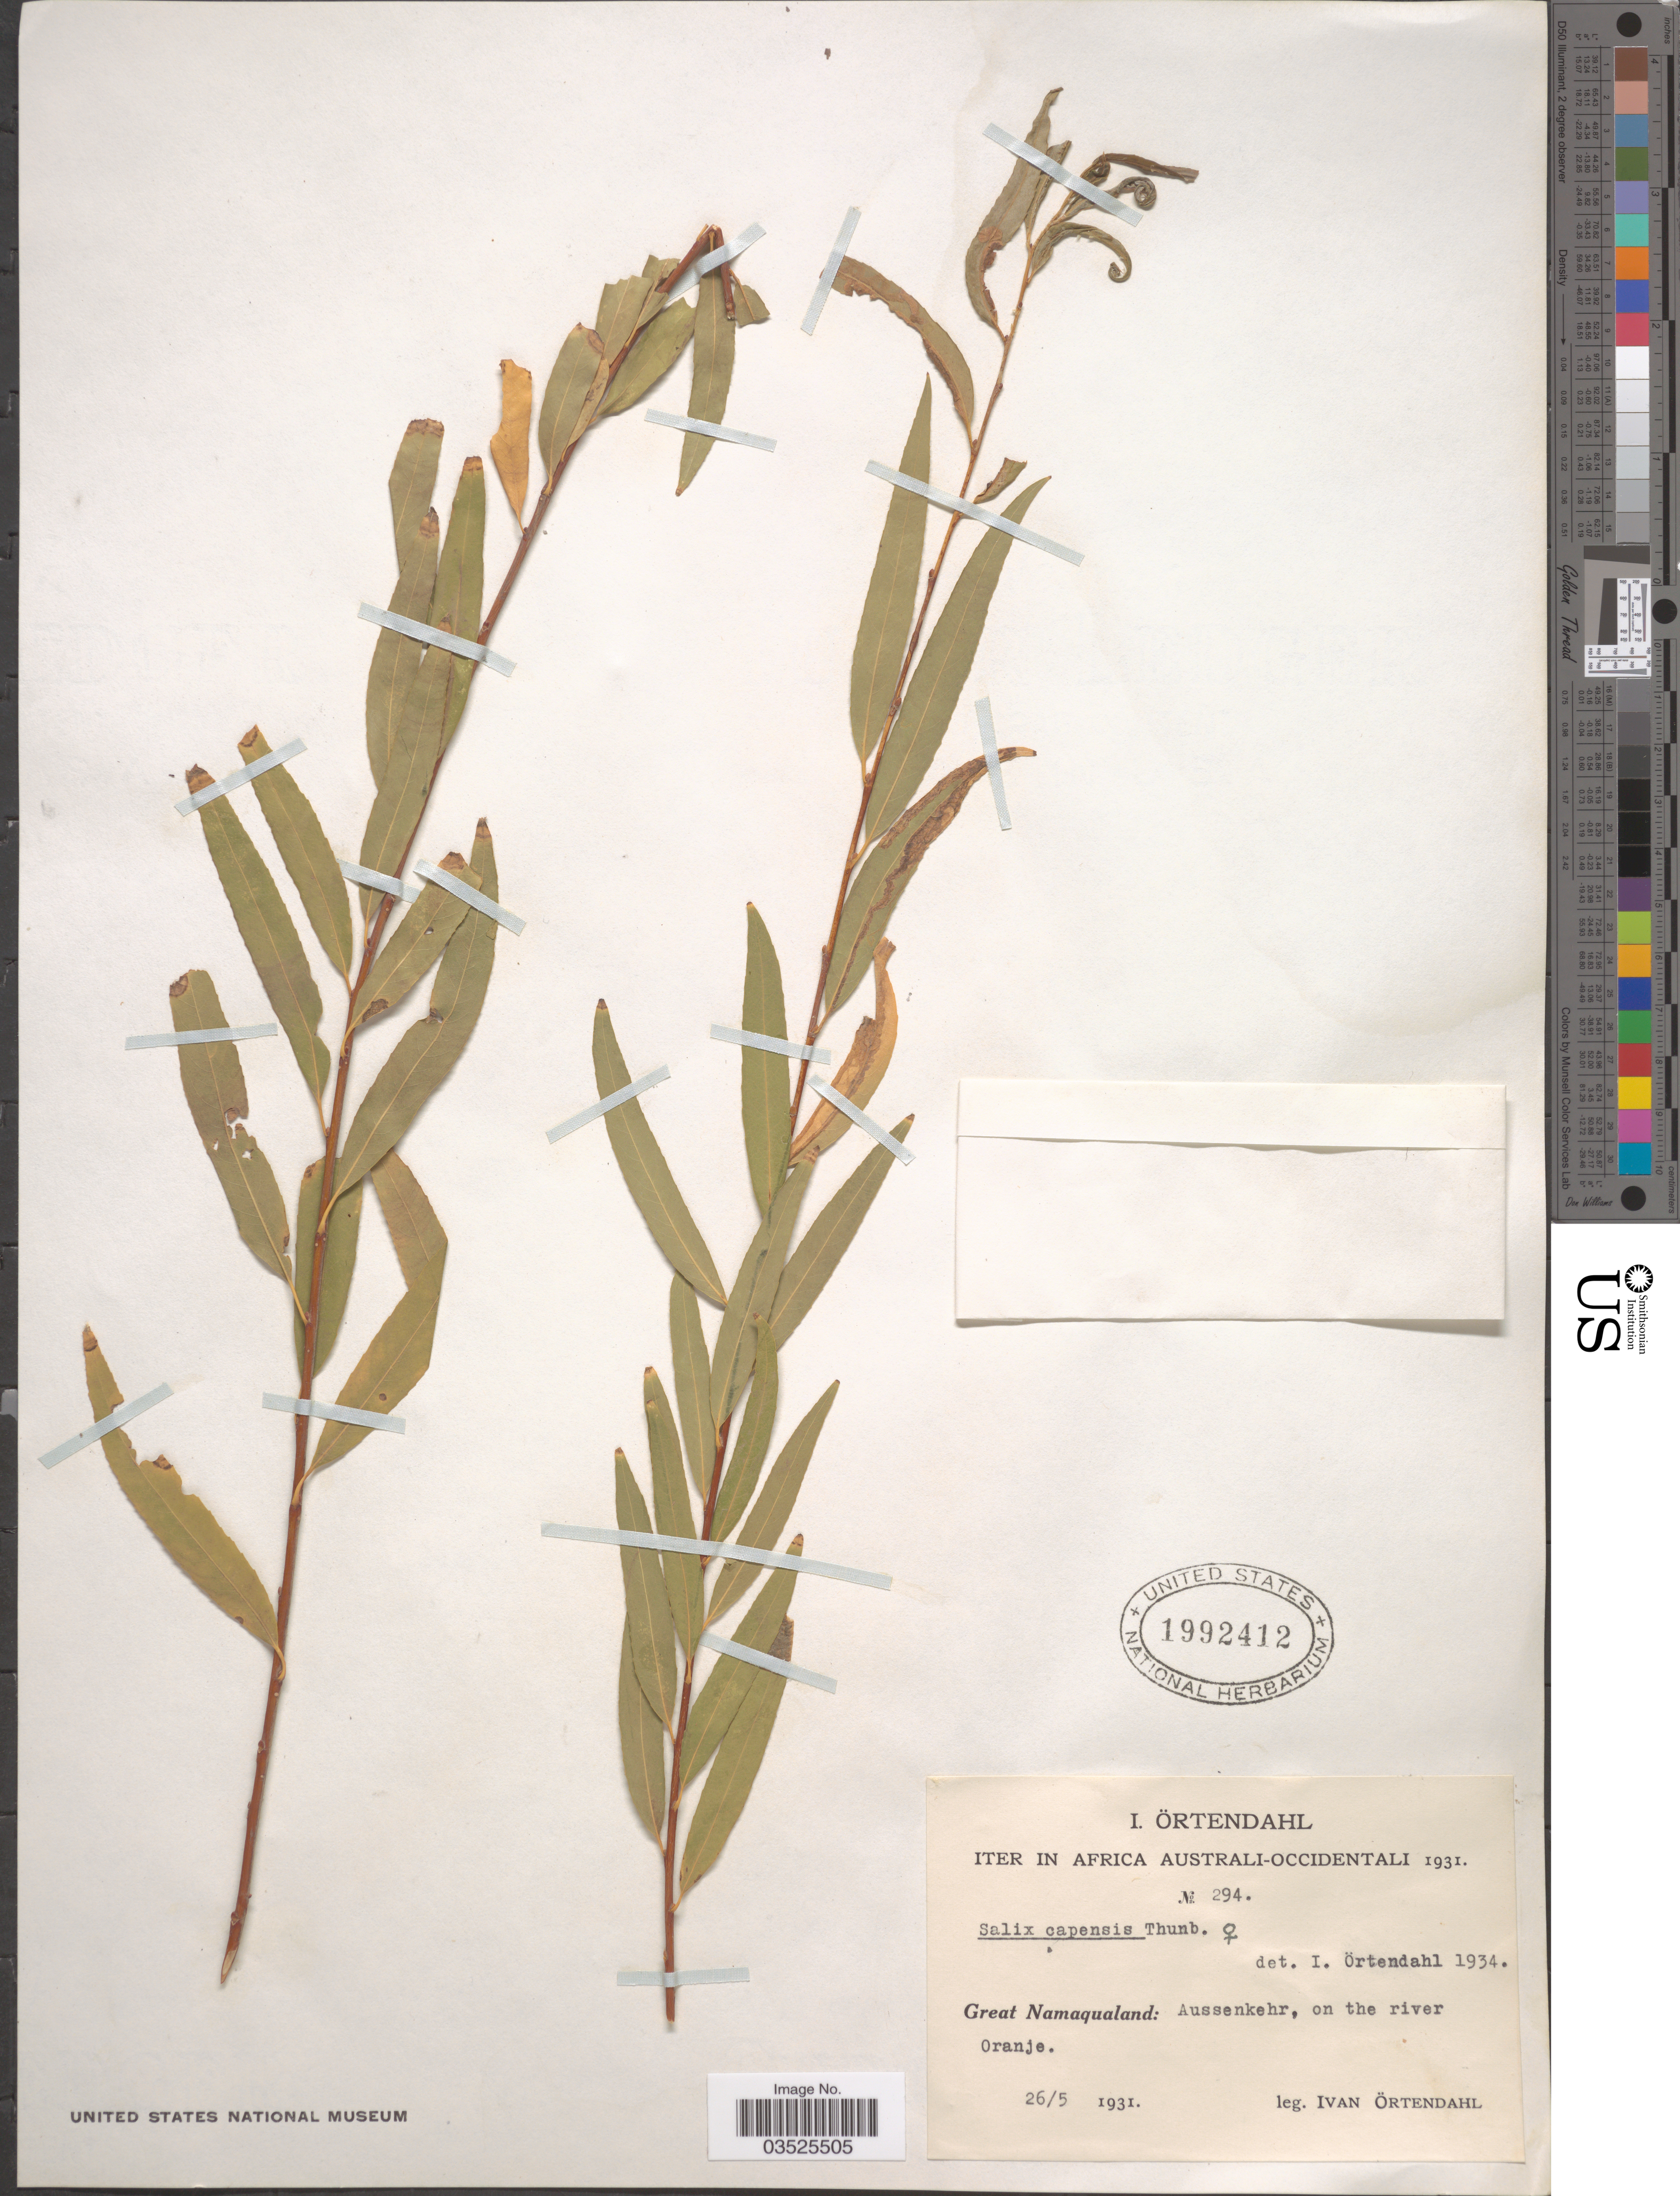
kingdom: Plantae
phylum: Tracheophyta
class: Magnoliopsida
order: Malpighiales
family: Salicaceae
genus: Salix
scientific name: Salix capensis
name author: Thunb.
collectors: I. Ortendahl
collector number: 294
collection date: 1931-05-26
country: Namibia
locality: Africa Australi-Occidentali. Great Namaqualand: Aussenkehr, on the river Oranje.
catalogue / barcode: US 1992412